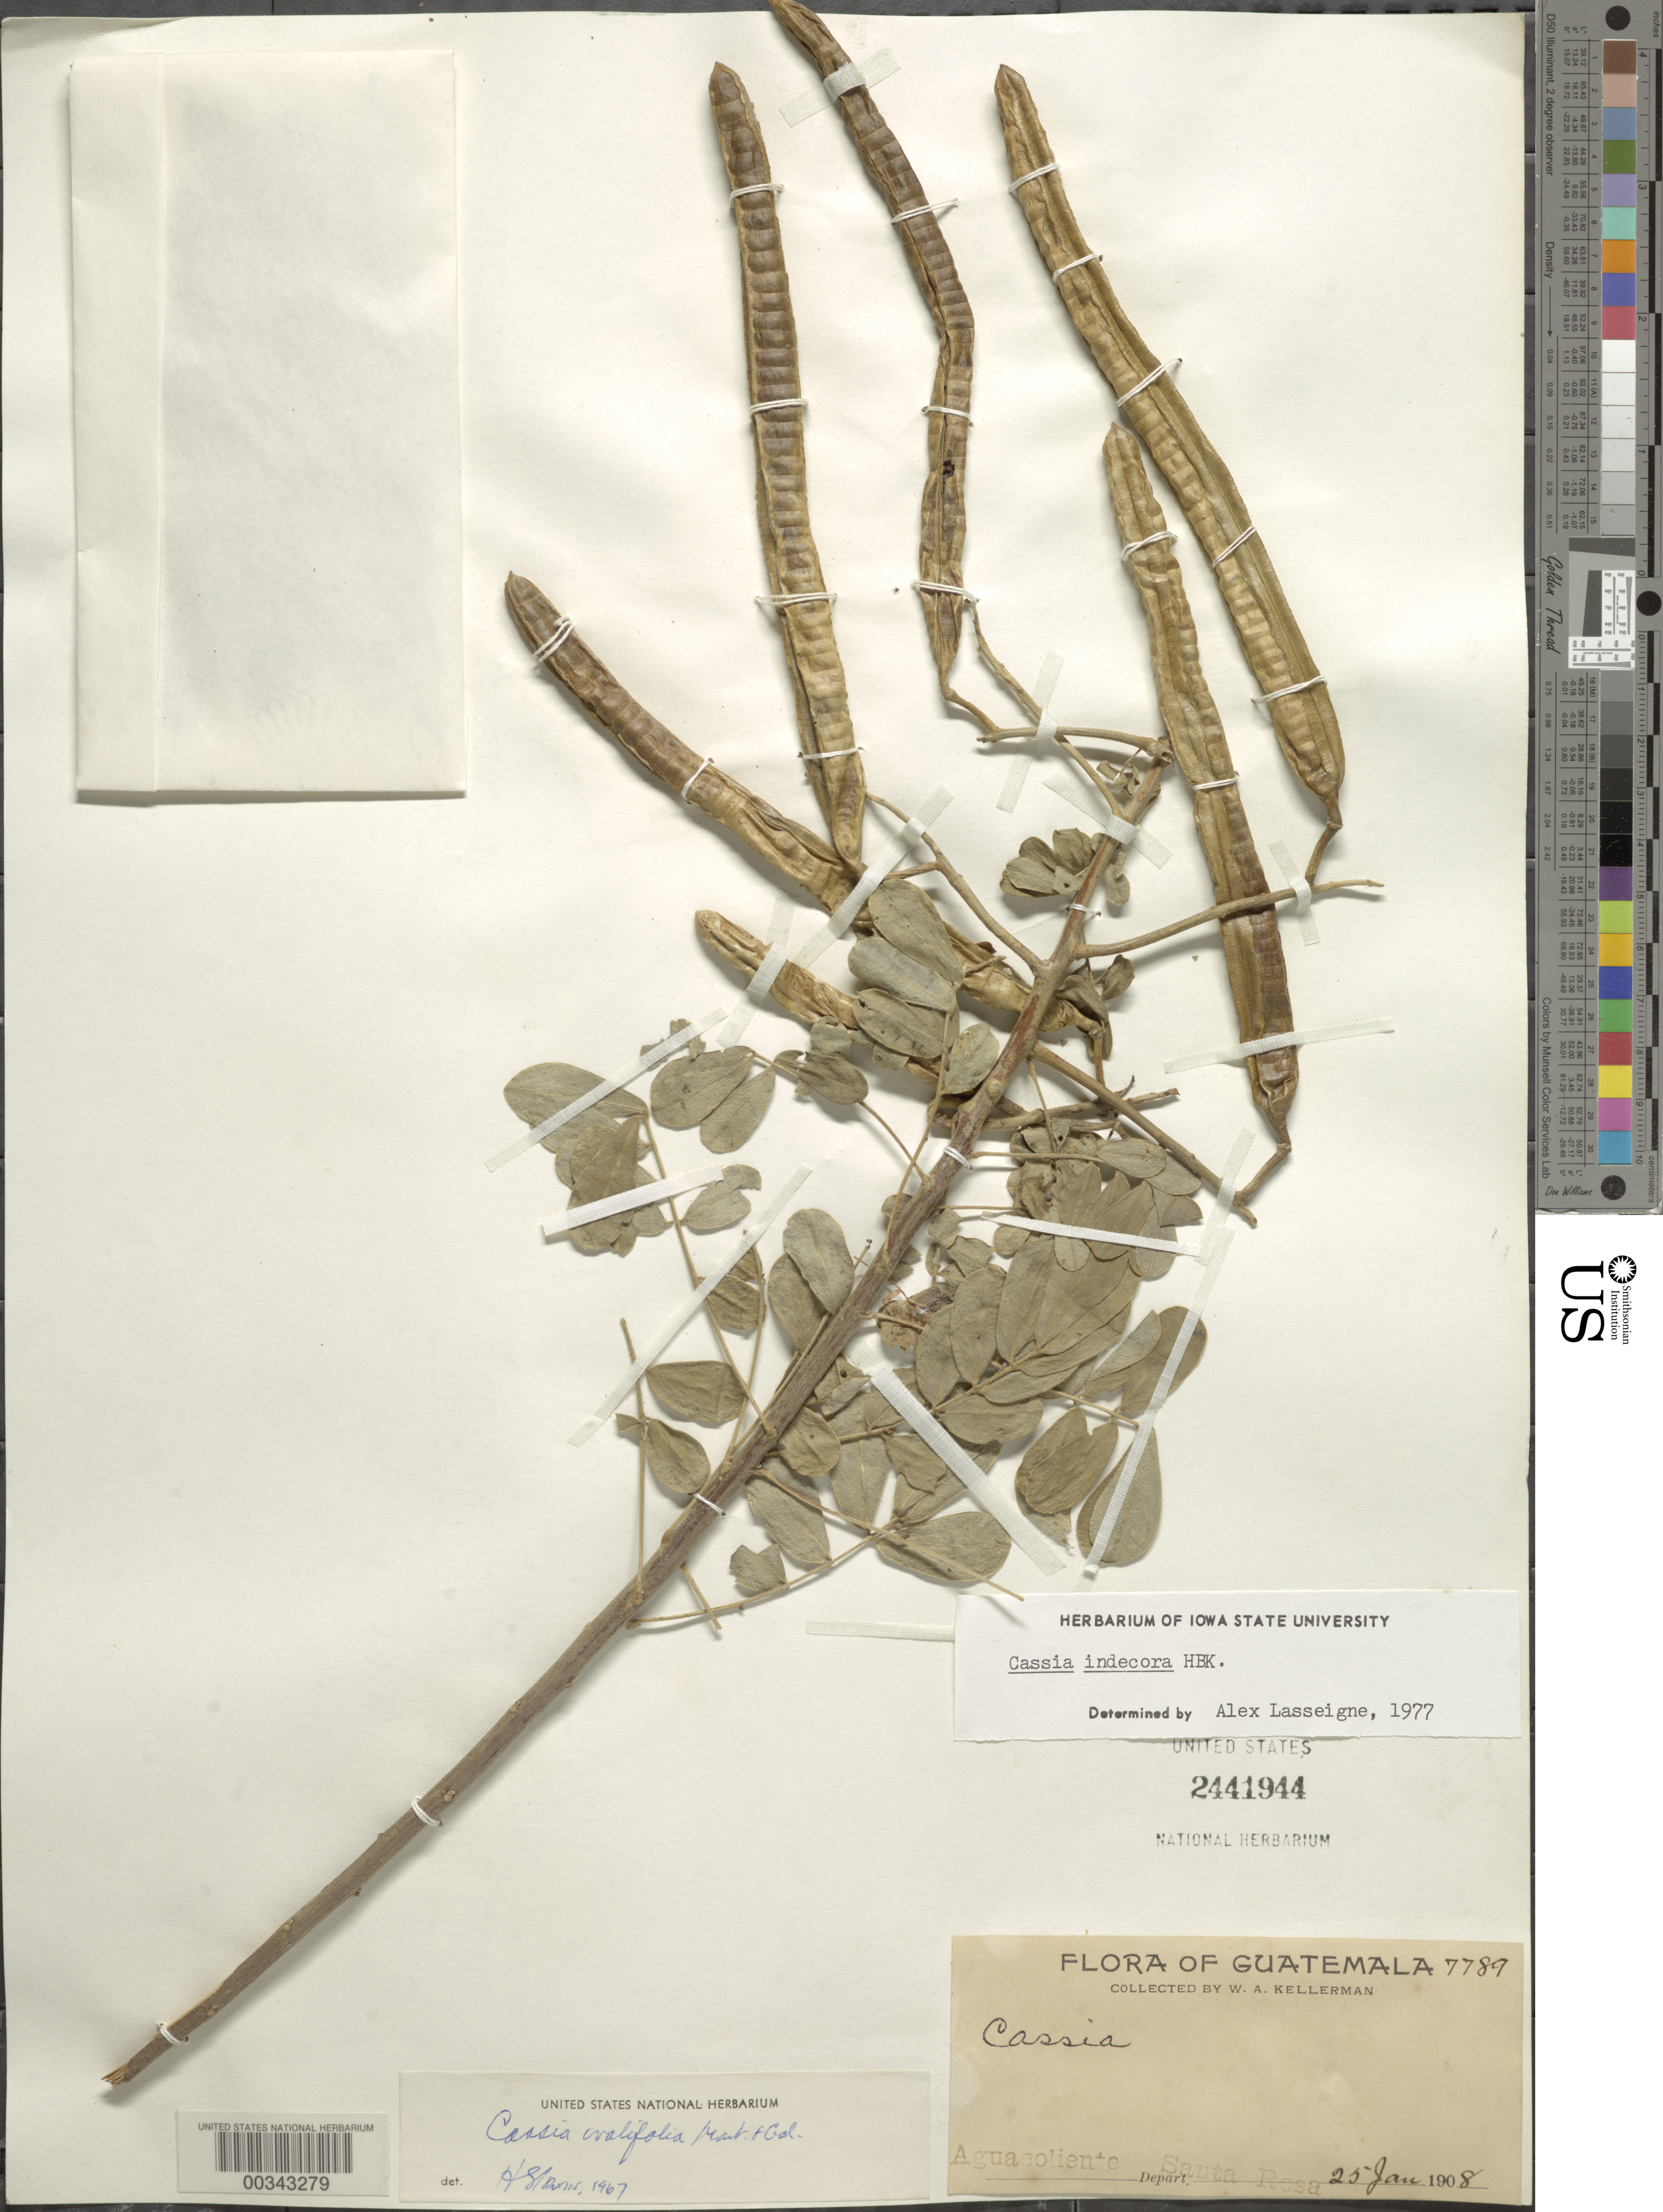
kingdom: Plantae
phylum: Tracheophyta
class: Magnoliopsida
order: Fabales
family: Fabaceae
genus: Senna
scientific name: Senna pendula var. advena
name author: (Vogel) H.S. Irwin & Barneby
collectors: W. A. Kellerman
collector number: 7789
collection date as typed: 25 Jan 1908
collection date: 1908-01-25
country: Guatemala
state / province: Santa Rosa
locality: Aguacaliente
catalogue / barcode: US 2441944